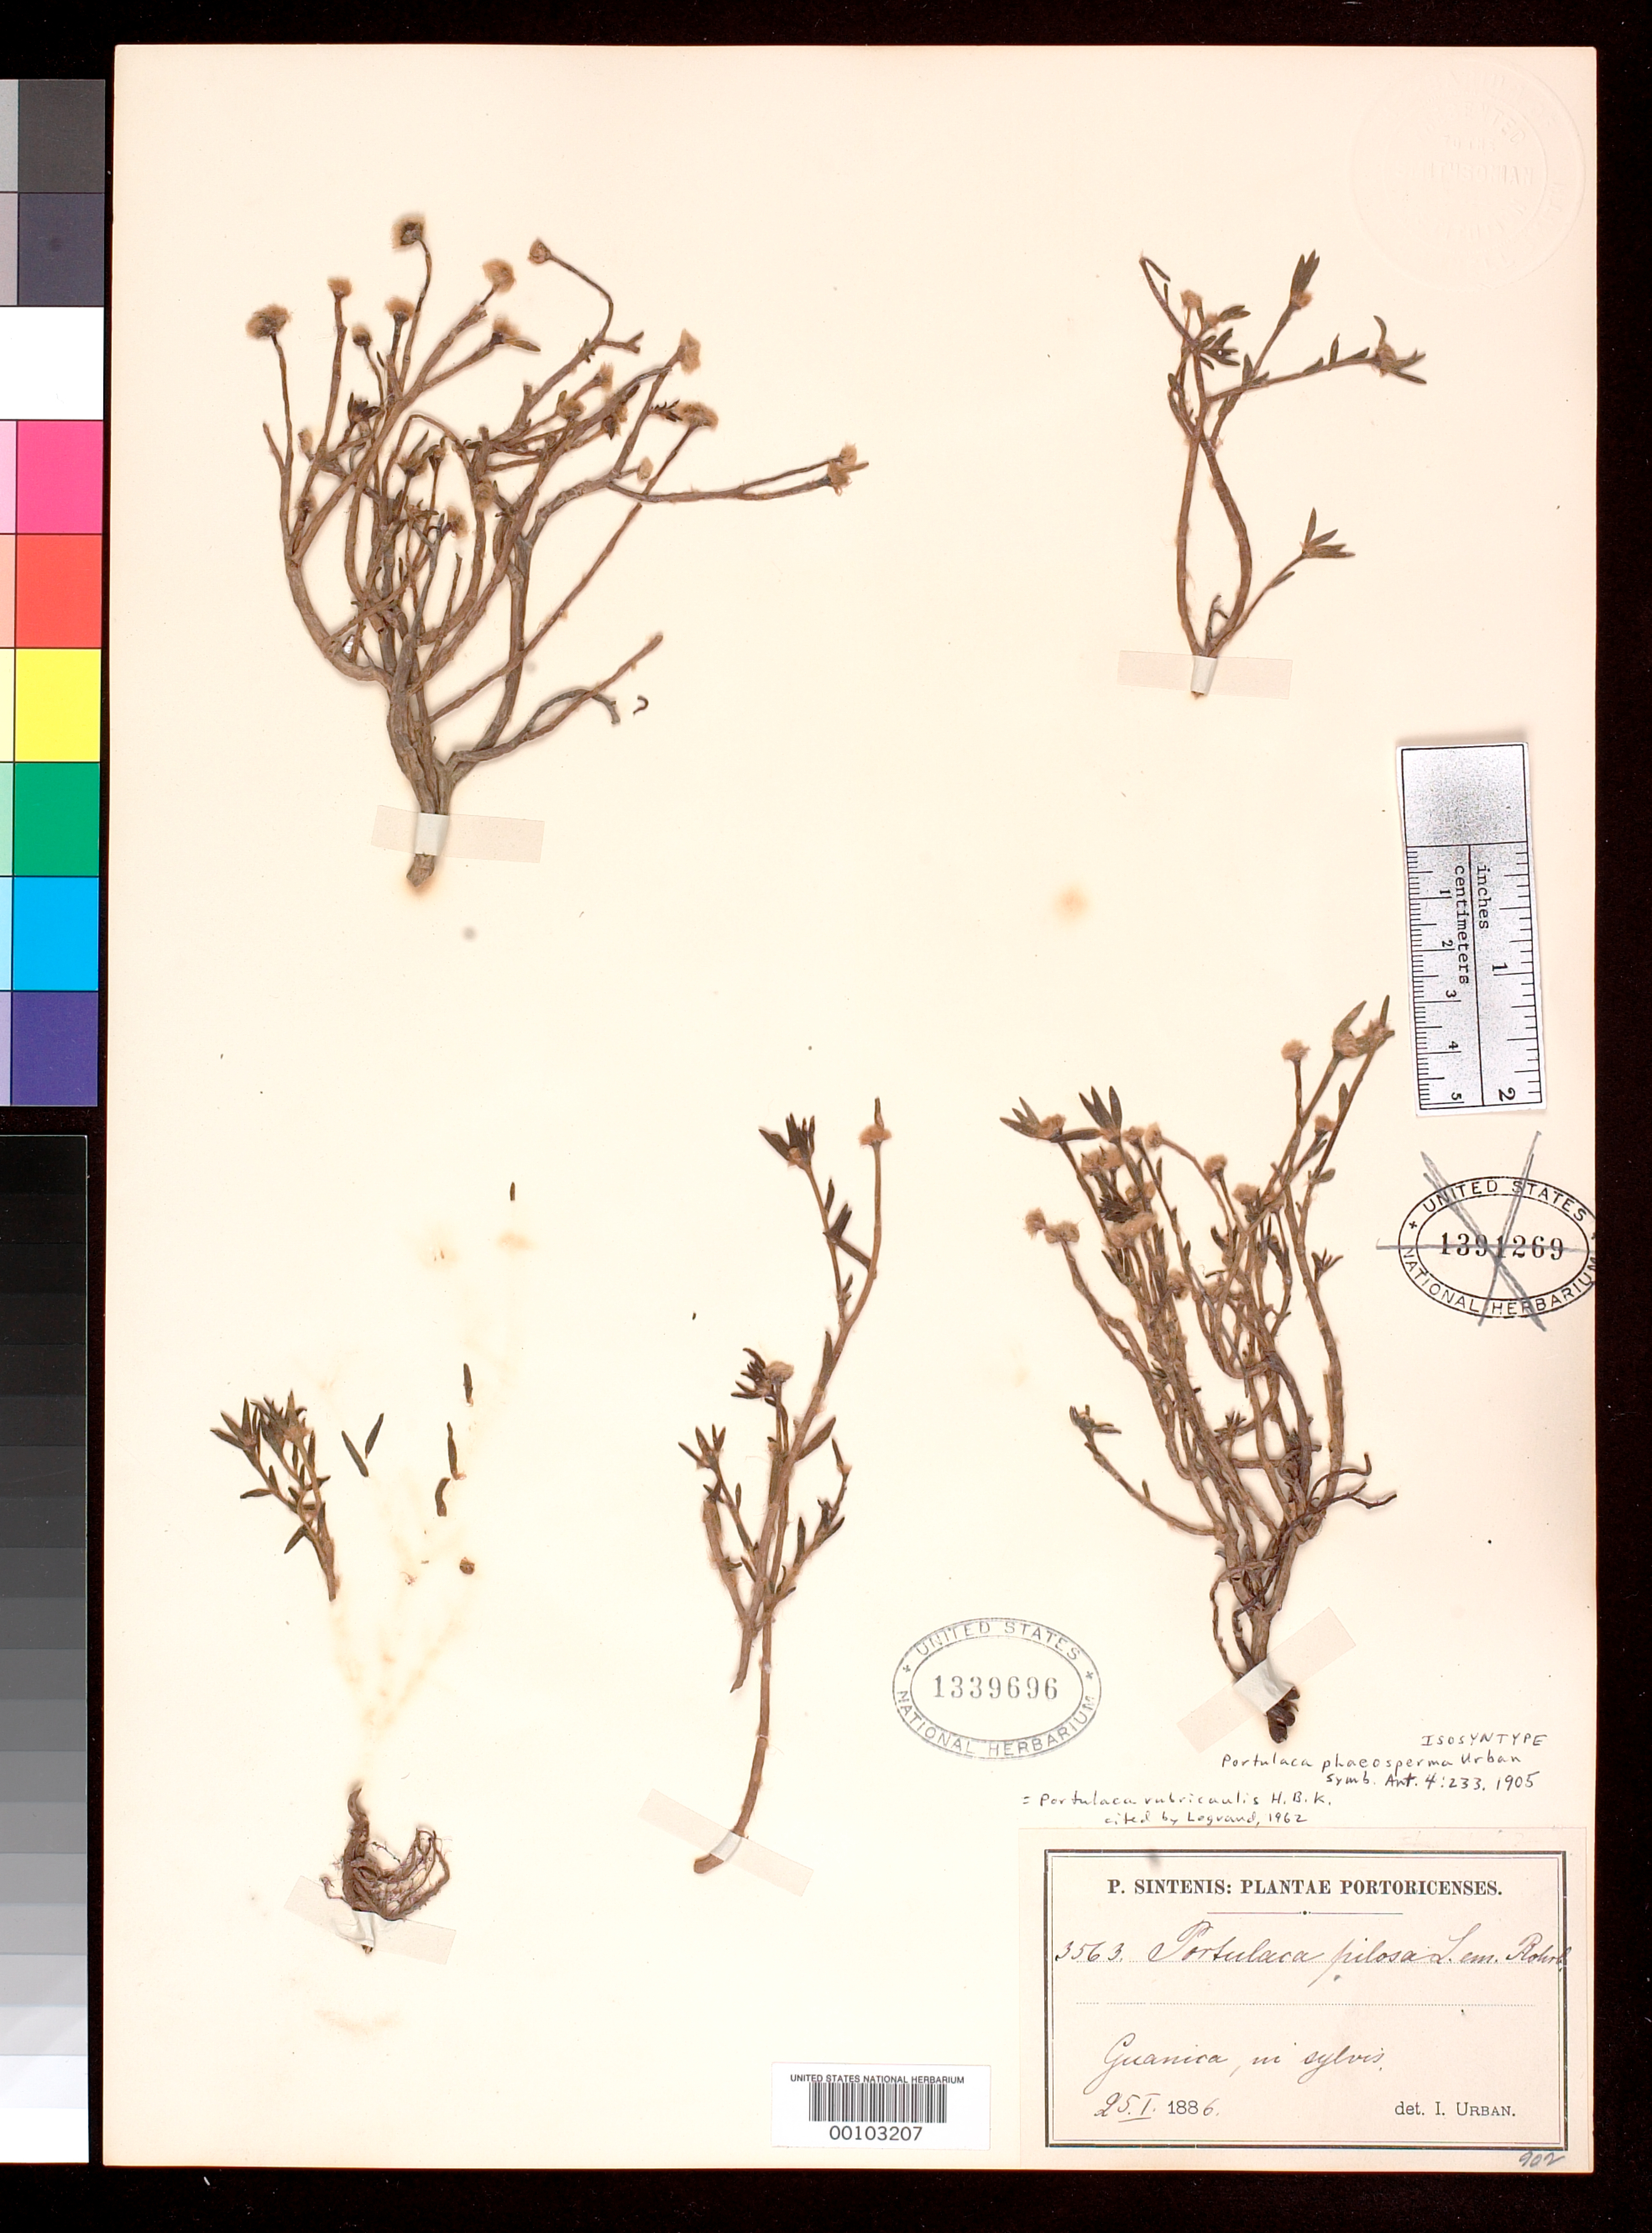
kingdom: Plantae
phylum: Tracheophyta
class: Magnoliopsida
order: Caryophyllales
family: Portulacaceae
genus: Portulaca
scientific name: Portulaca phaeosperma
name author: Urb.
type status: Isosyntype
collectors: I. Urban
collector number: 3563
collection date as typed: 25 Jan 1886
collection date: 1886-01-25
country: Puerto Rico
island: Greater Antilles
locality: Guanica.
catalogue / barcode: US 1339696